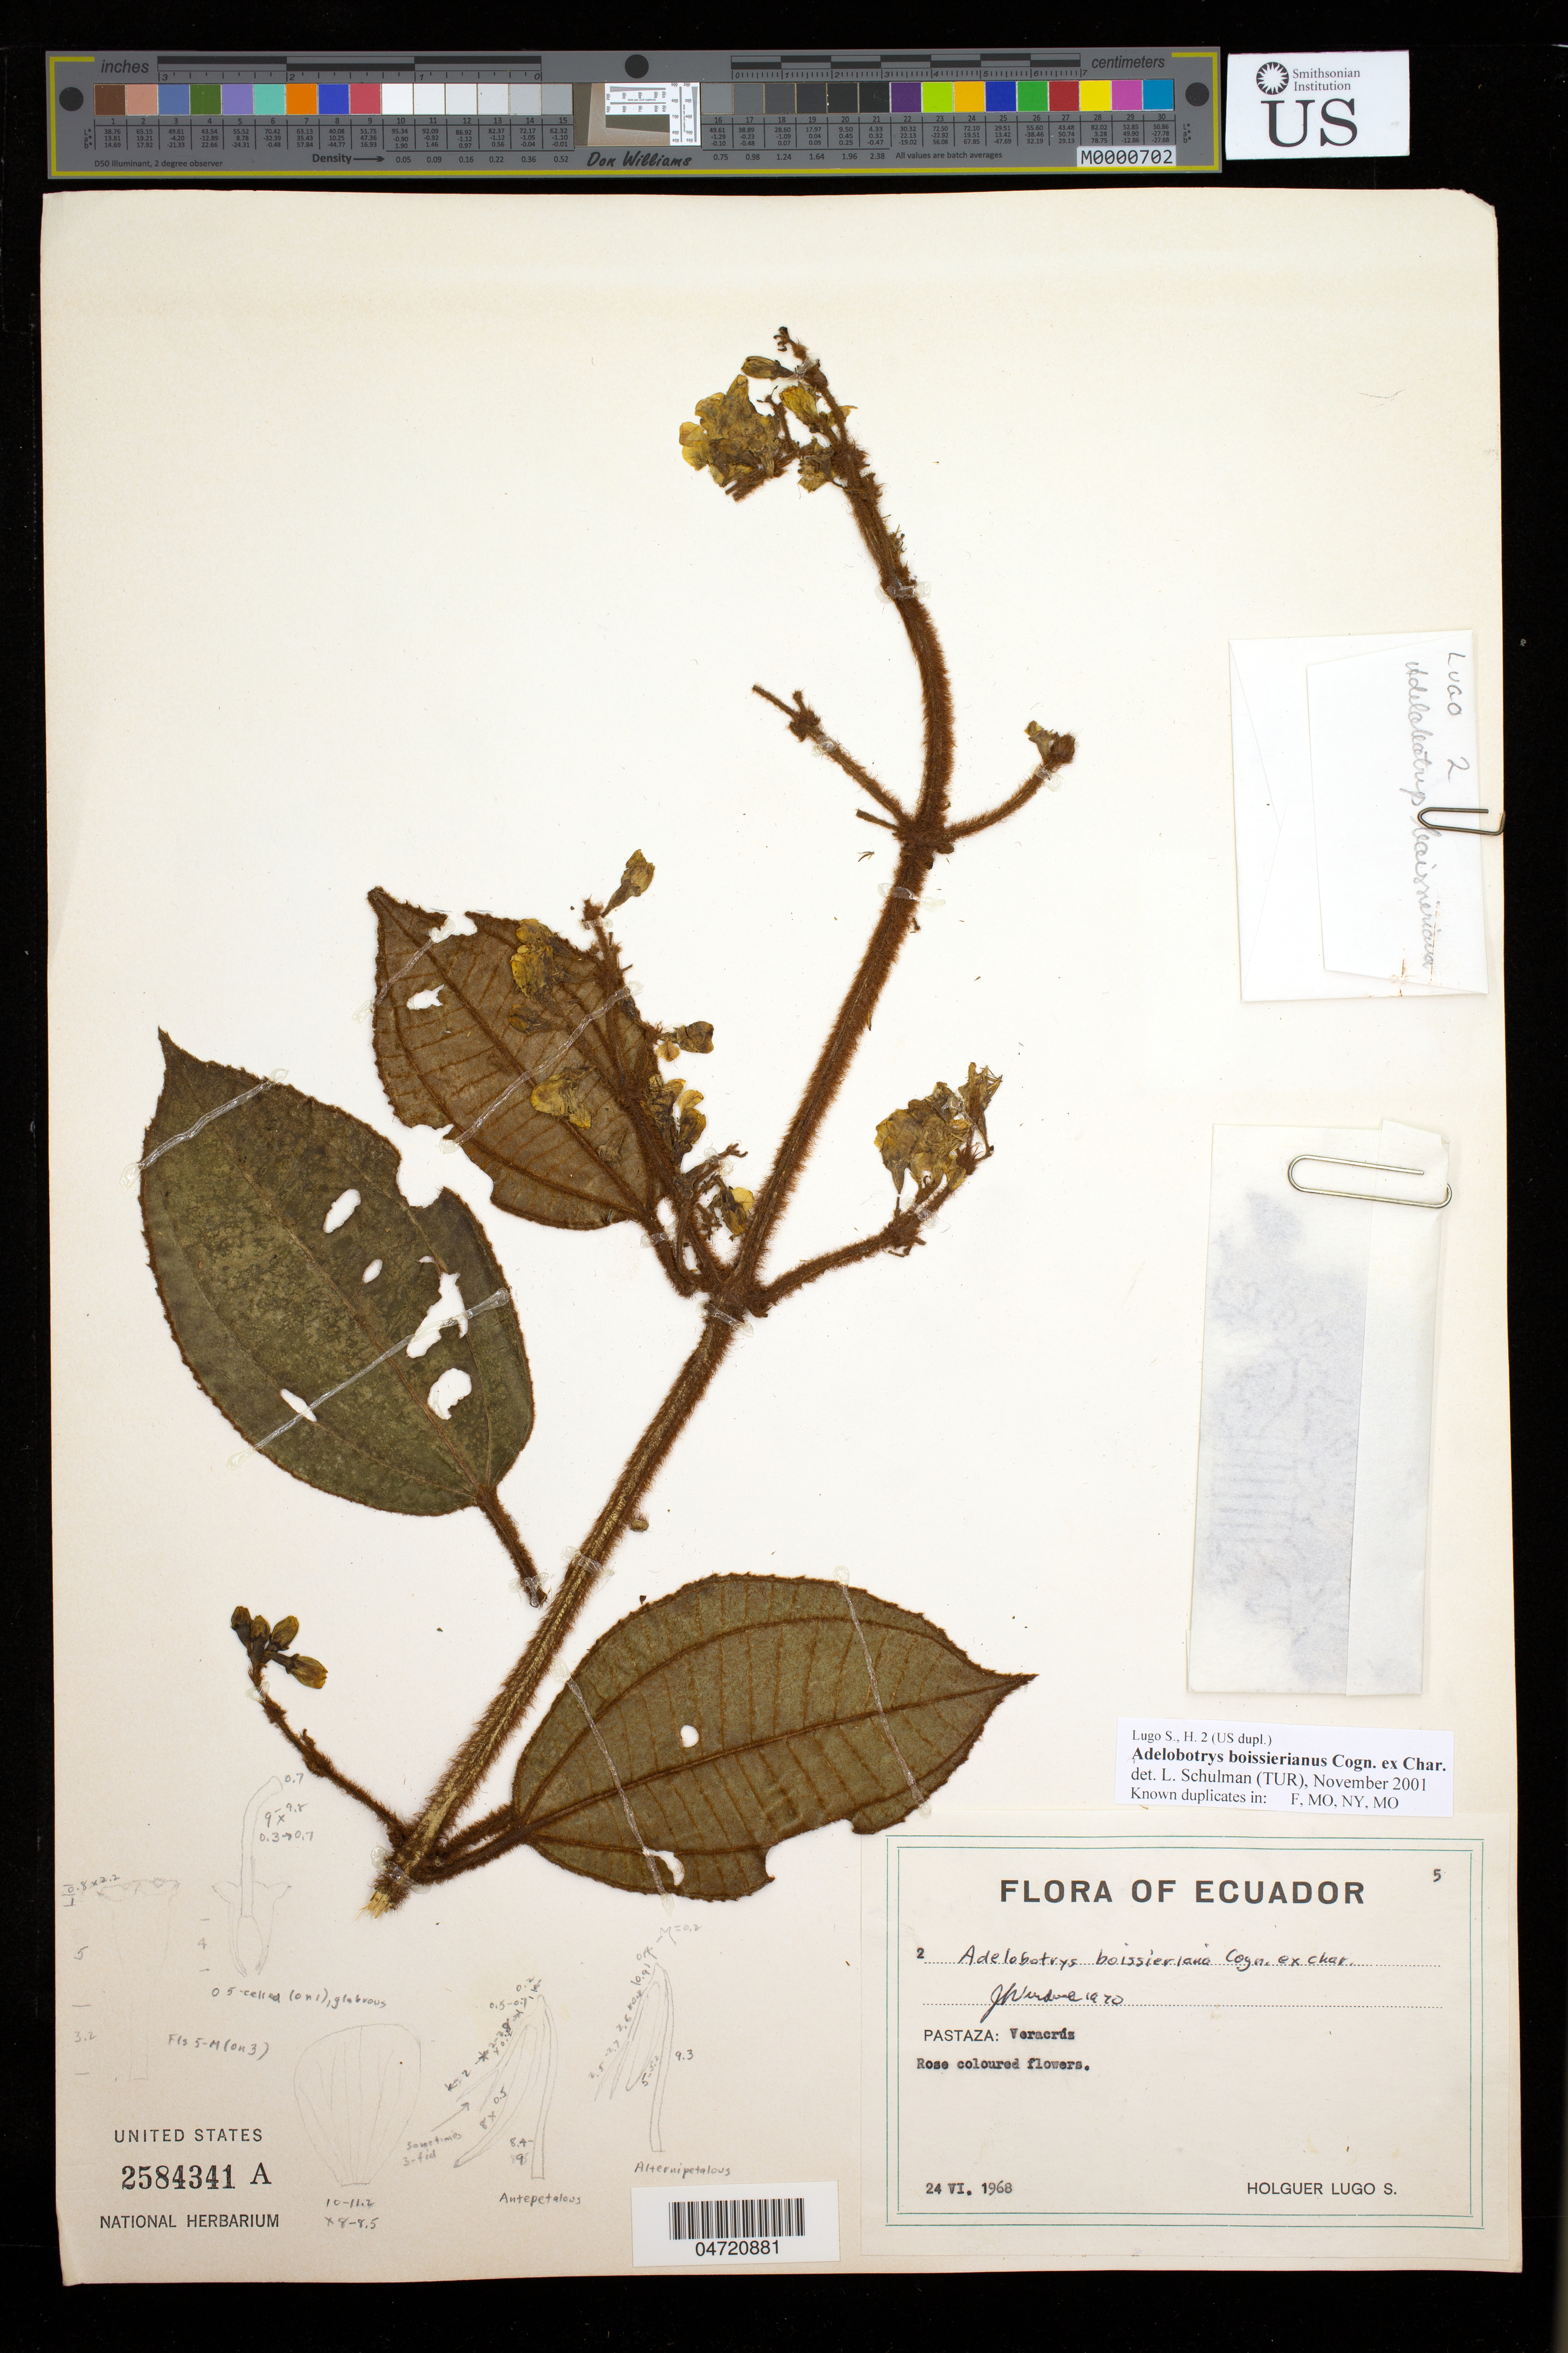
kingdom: Plantae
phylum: Tracheophyta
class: Magnoliopsida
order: Myrtales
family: Melastomataceae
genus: Adelobotrys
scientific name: Adelobotrys boissieriana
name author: Cogn.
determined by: Schulman, Leif, (TUR), University of Turku (FINLAND)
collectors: H. Lugo S.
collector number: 2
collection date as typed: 24 June 1968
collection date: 1968-06-24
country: Ecuador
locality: Pastaza, Veracruz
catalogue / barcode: US 2584341A